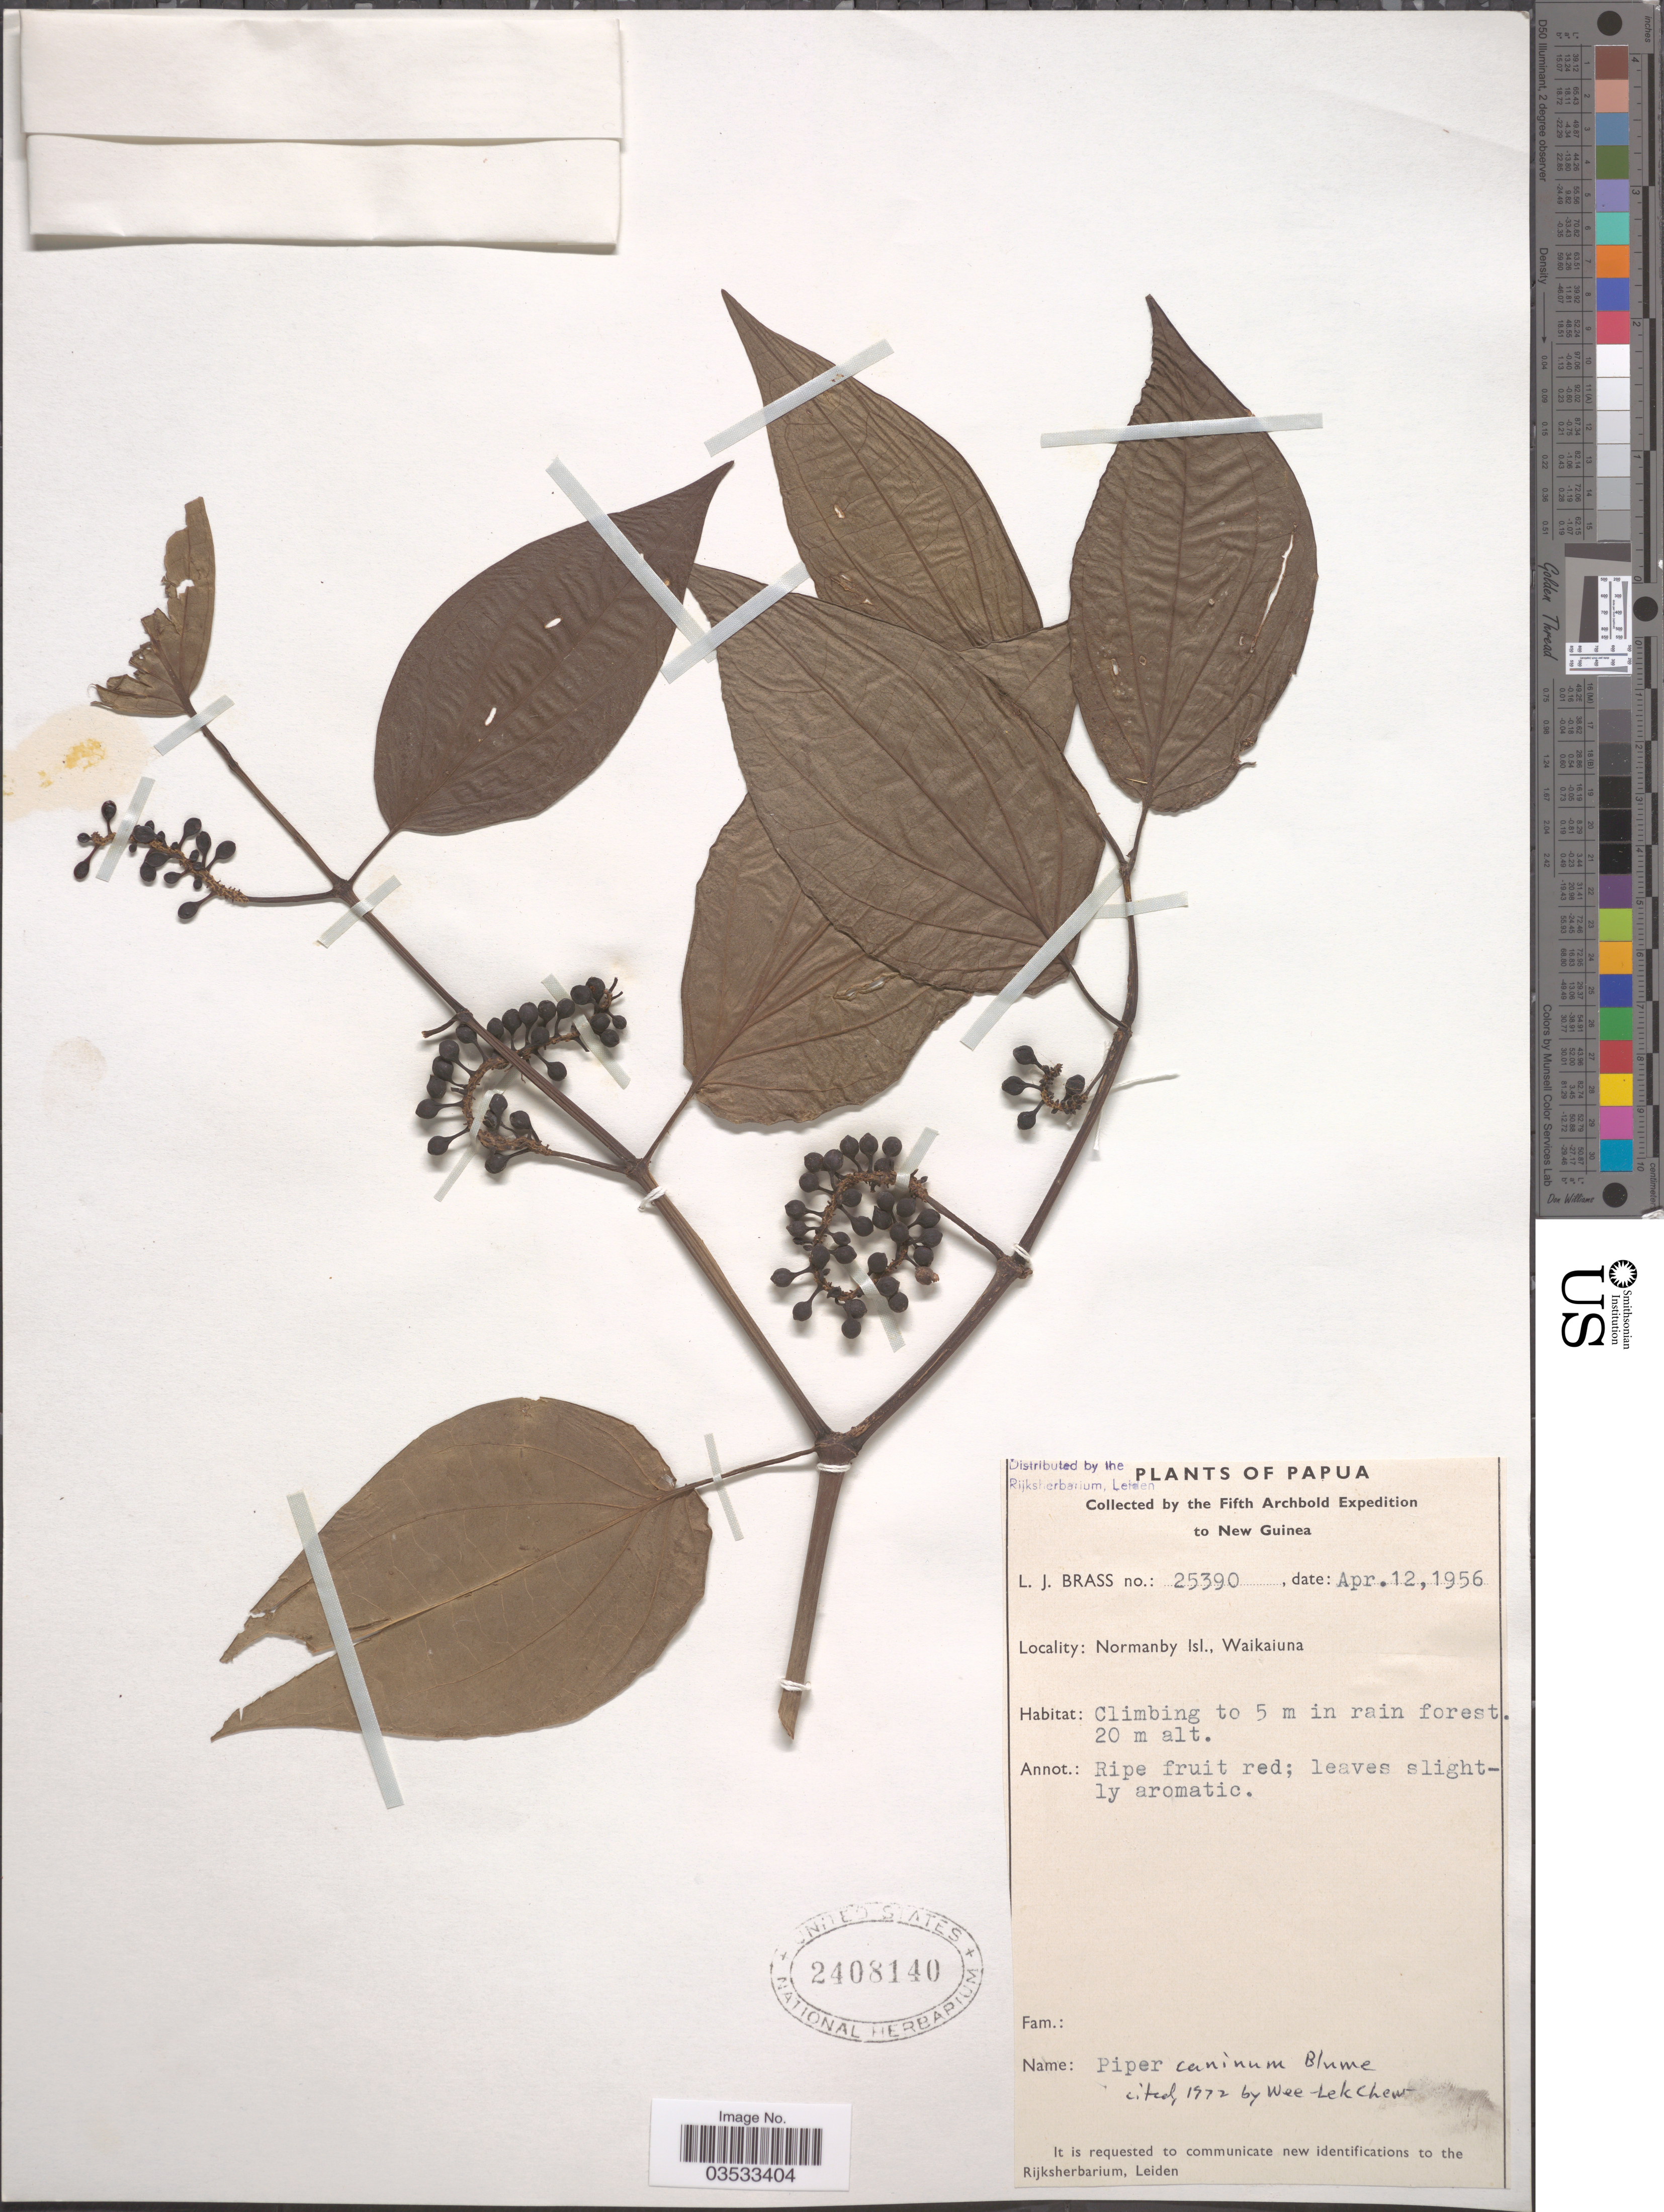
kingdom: Plantae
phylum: Tracheophyta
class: Magnoliopsida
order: Piperales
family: Piperaceae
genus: Piper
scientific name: Piper caninum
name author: Blume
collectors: L. J. Brass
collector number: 25390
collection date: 1956-04-12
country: Papua New Guinea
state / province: Milne Bay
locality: Normanby Isl., Waikaiuna.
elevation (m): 20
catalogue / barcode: US 2408140